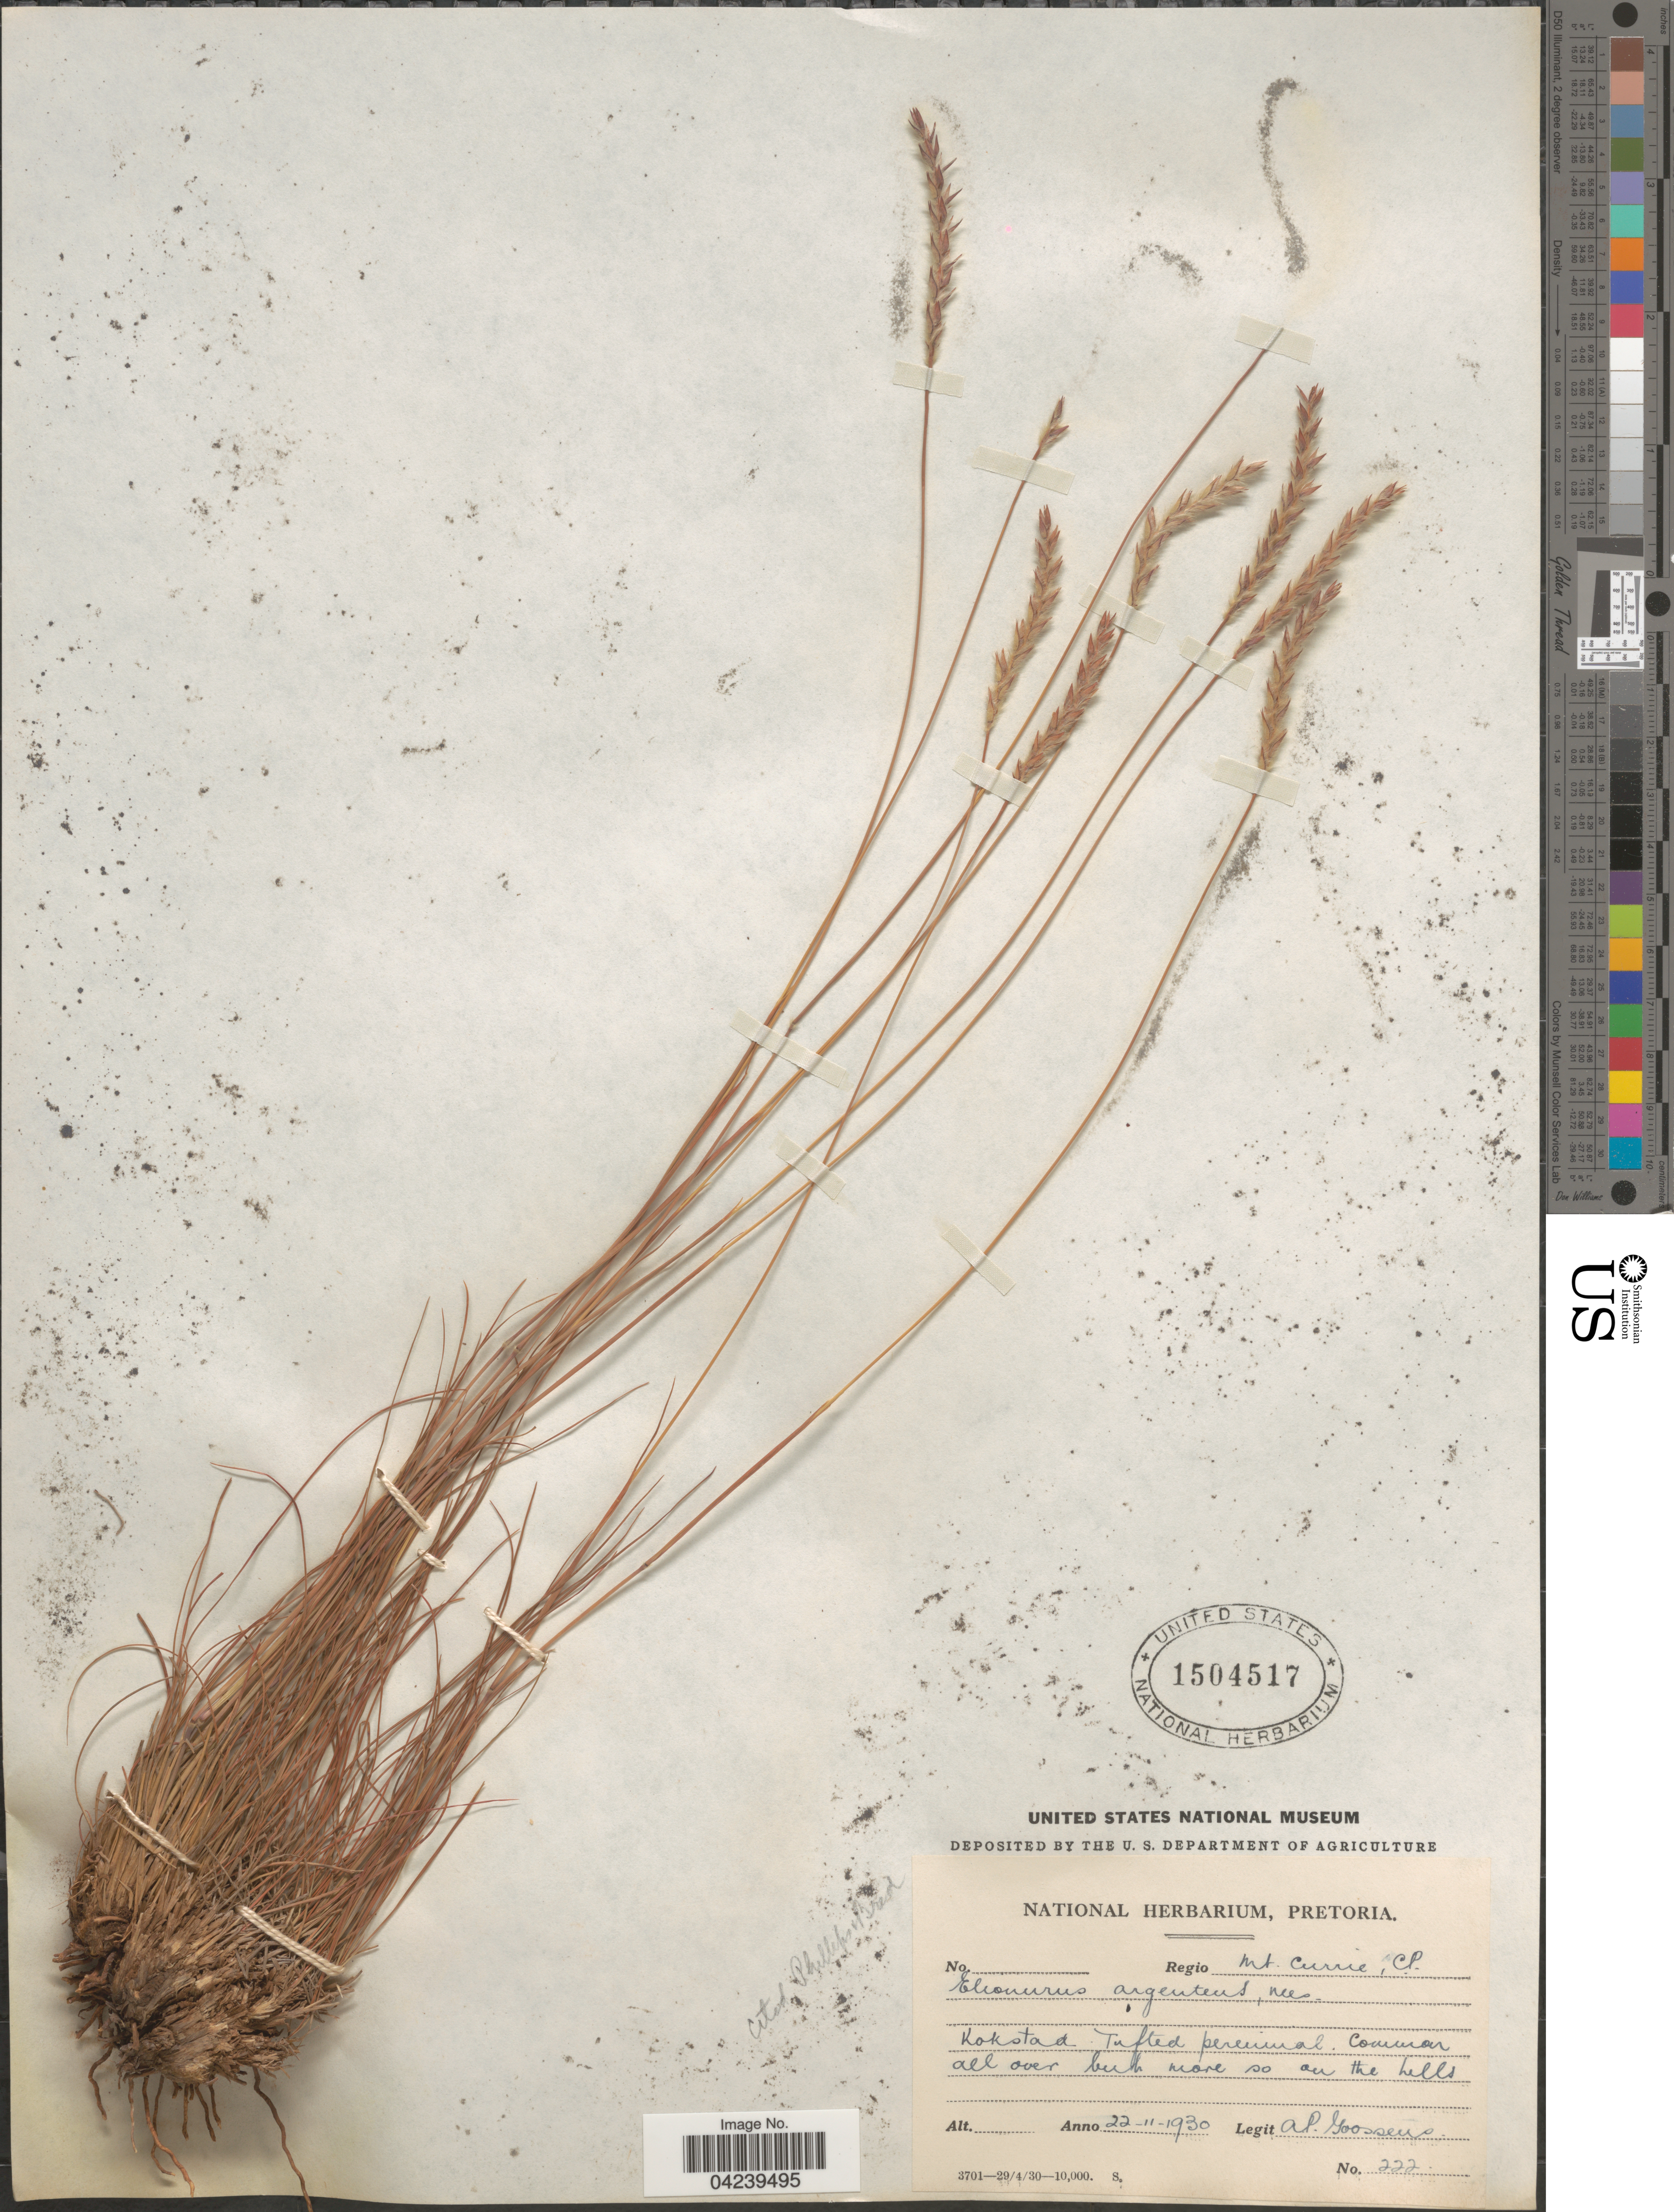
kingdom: Plantae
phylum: Tracheophyta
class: Liliopsida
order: Poales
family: Poaceae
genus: Elionurus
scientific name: Elionurus muticus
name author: (Spreng.) Kuntze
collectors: A. P. G. Goossens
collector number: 222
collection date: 1930-11-22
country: South Africa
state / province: KwaZulu-Natal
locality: Regio Mt. Currie, C. P. Kokstad.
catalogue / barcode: US 1504517